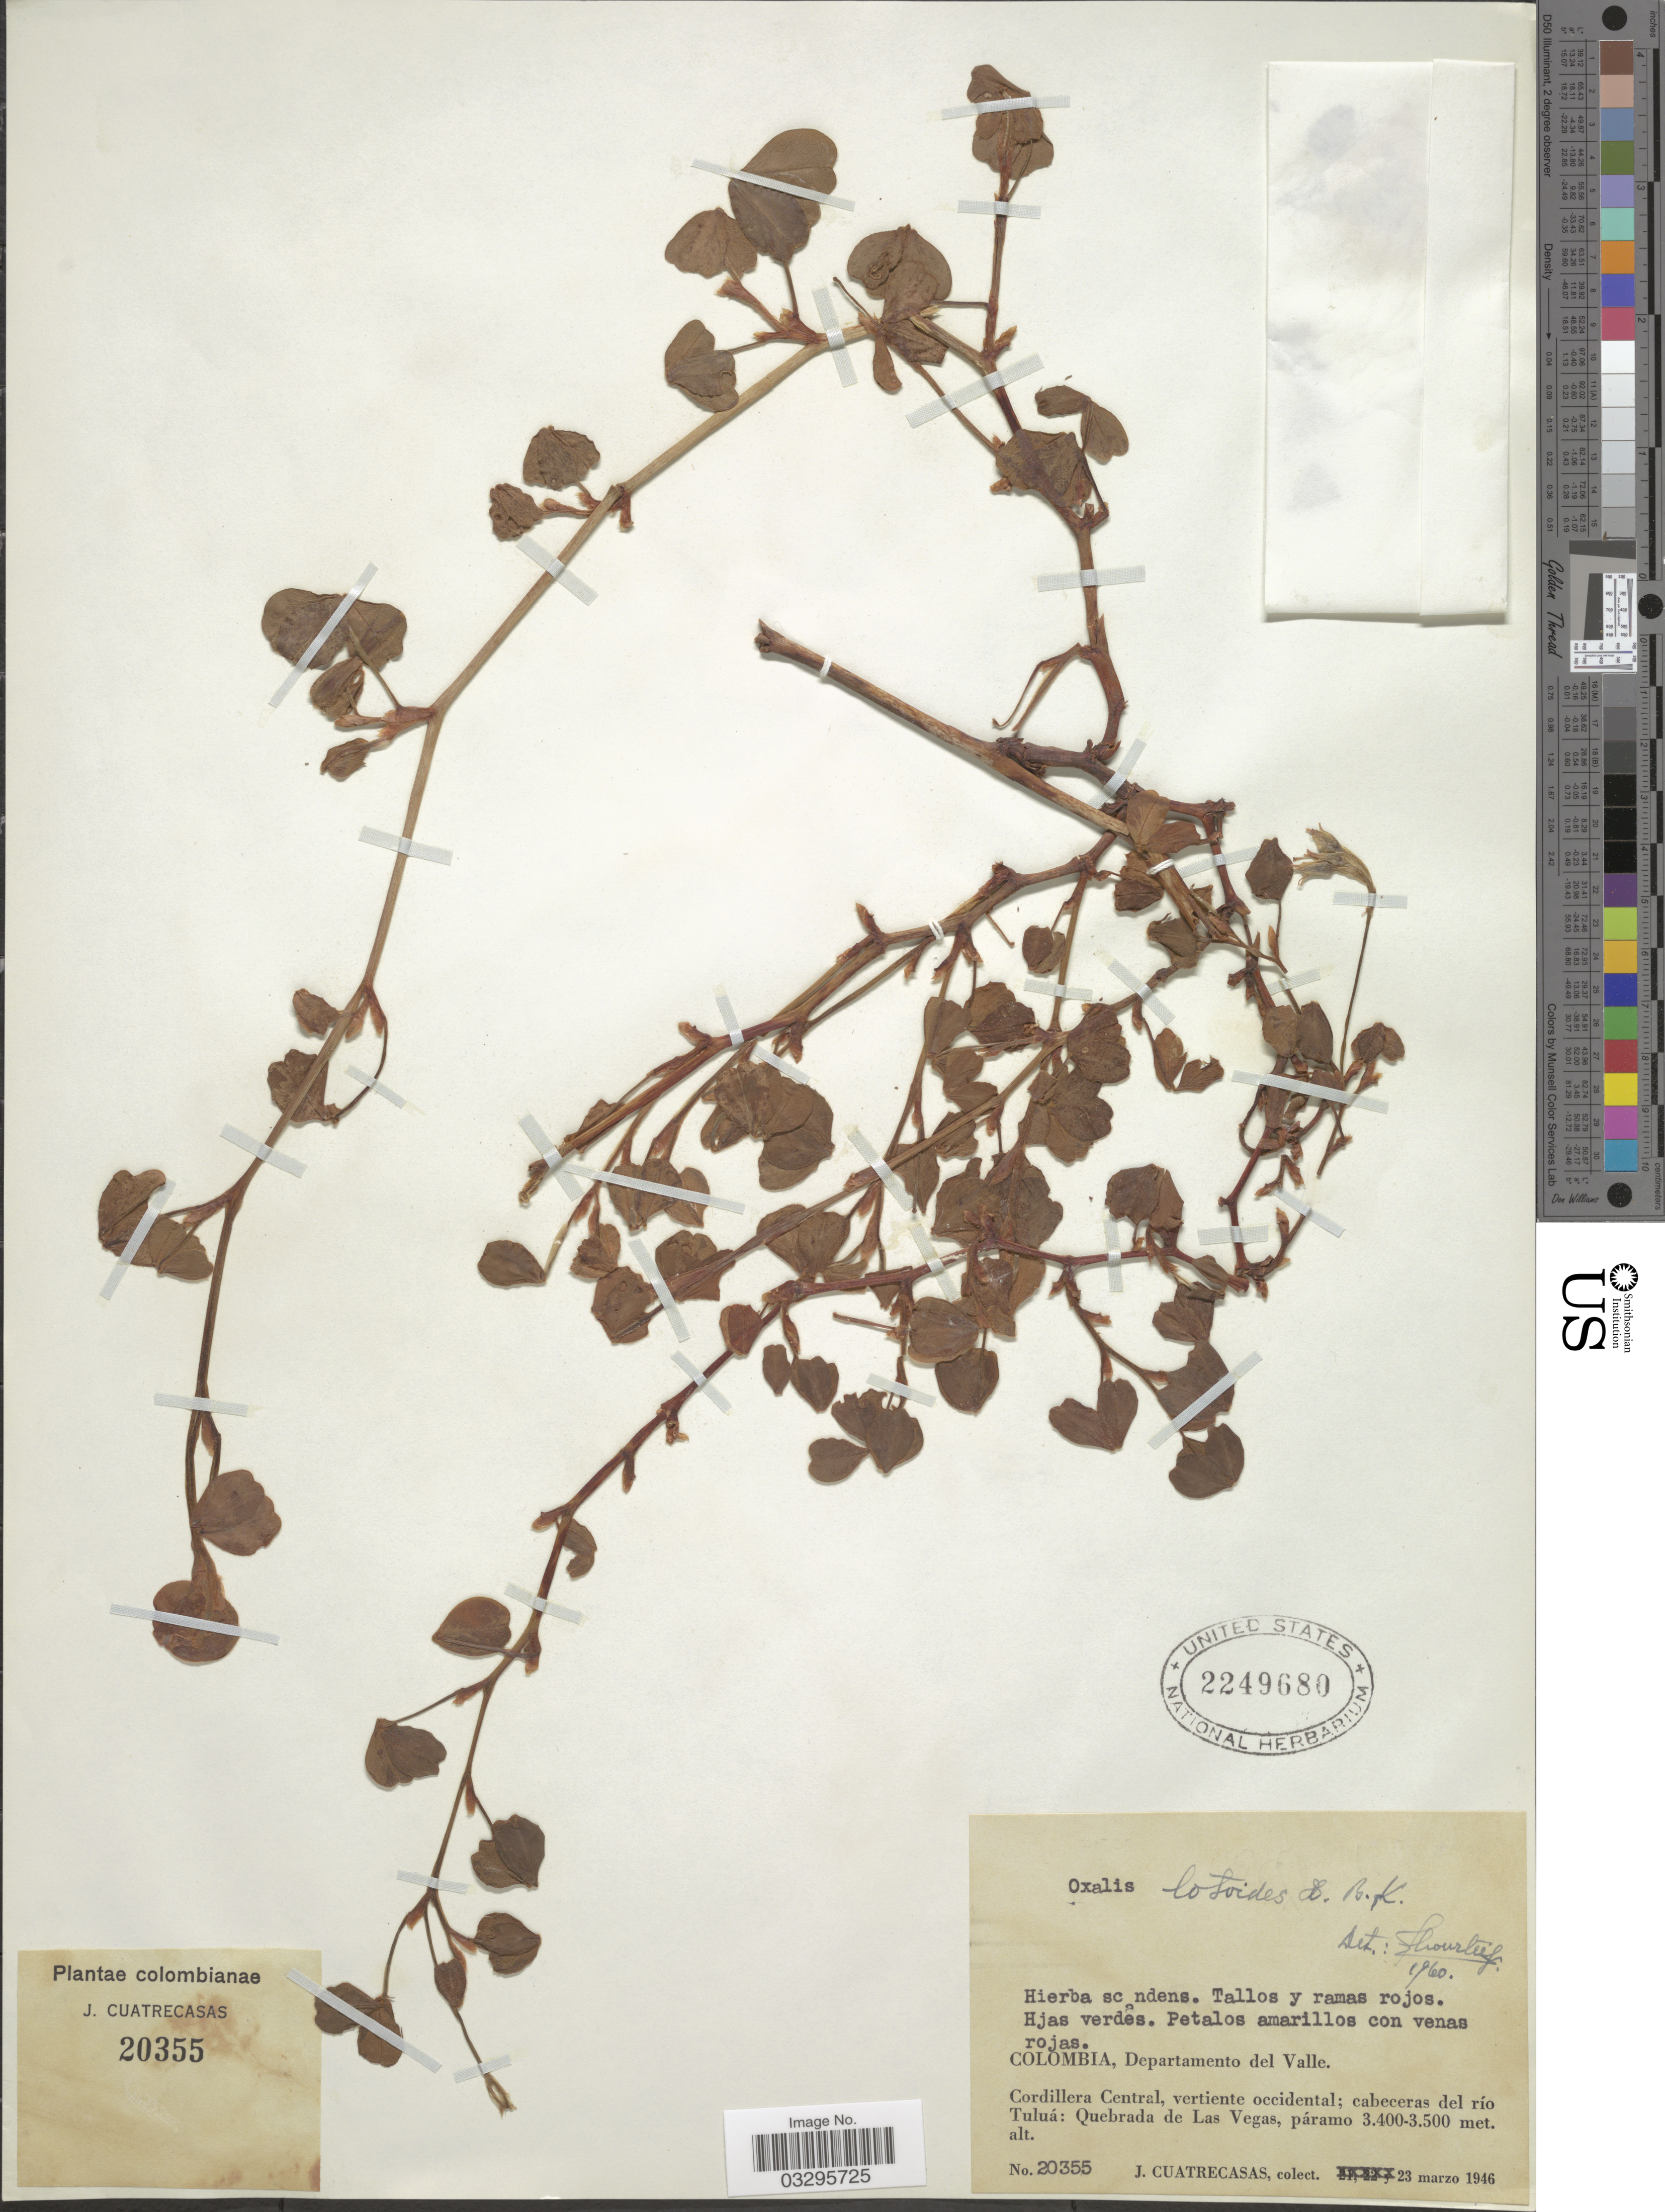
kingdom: Plantae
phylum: Tracheophyta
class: Magnoliopsida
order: Oxalidales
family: Oxalidaceae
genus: Oxalis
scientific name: Oxalis lotoides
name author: Kunth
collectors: J. Cuatrecasas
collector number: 20355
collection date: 1946-03-23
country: Colombia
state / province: Valle del Cauca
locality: Departamento del Valle, Cordillera Central, vertiente occidental; cabeceras del río Tuluá: Quebrada de Las Vegas.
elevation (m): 3400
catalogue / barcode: US 2249680